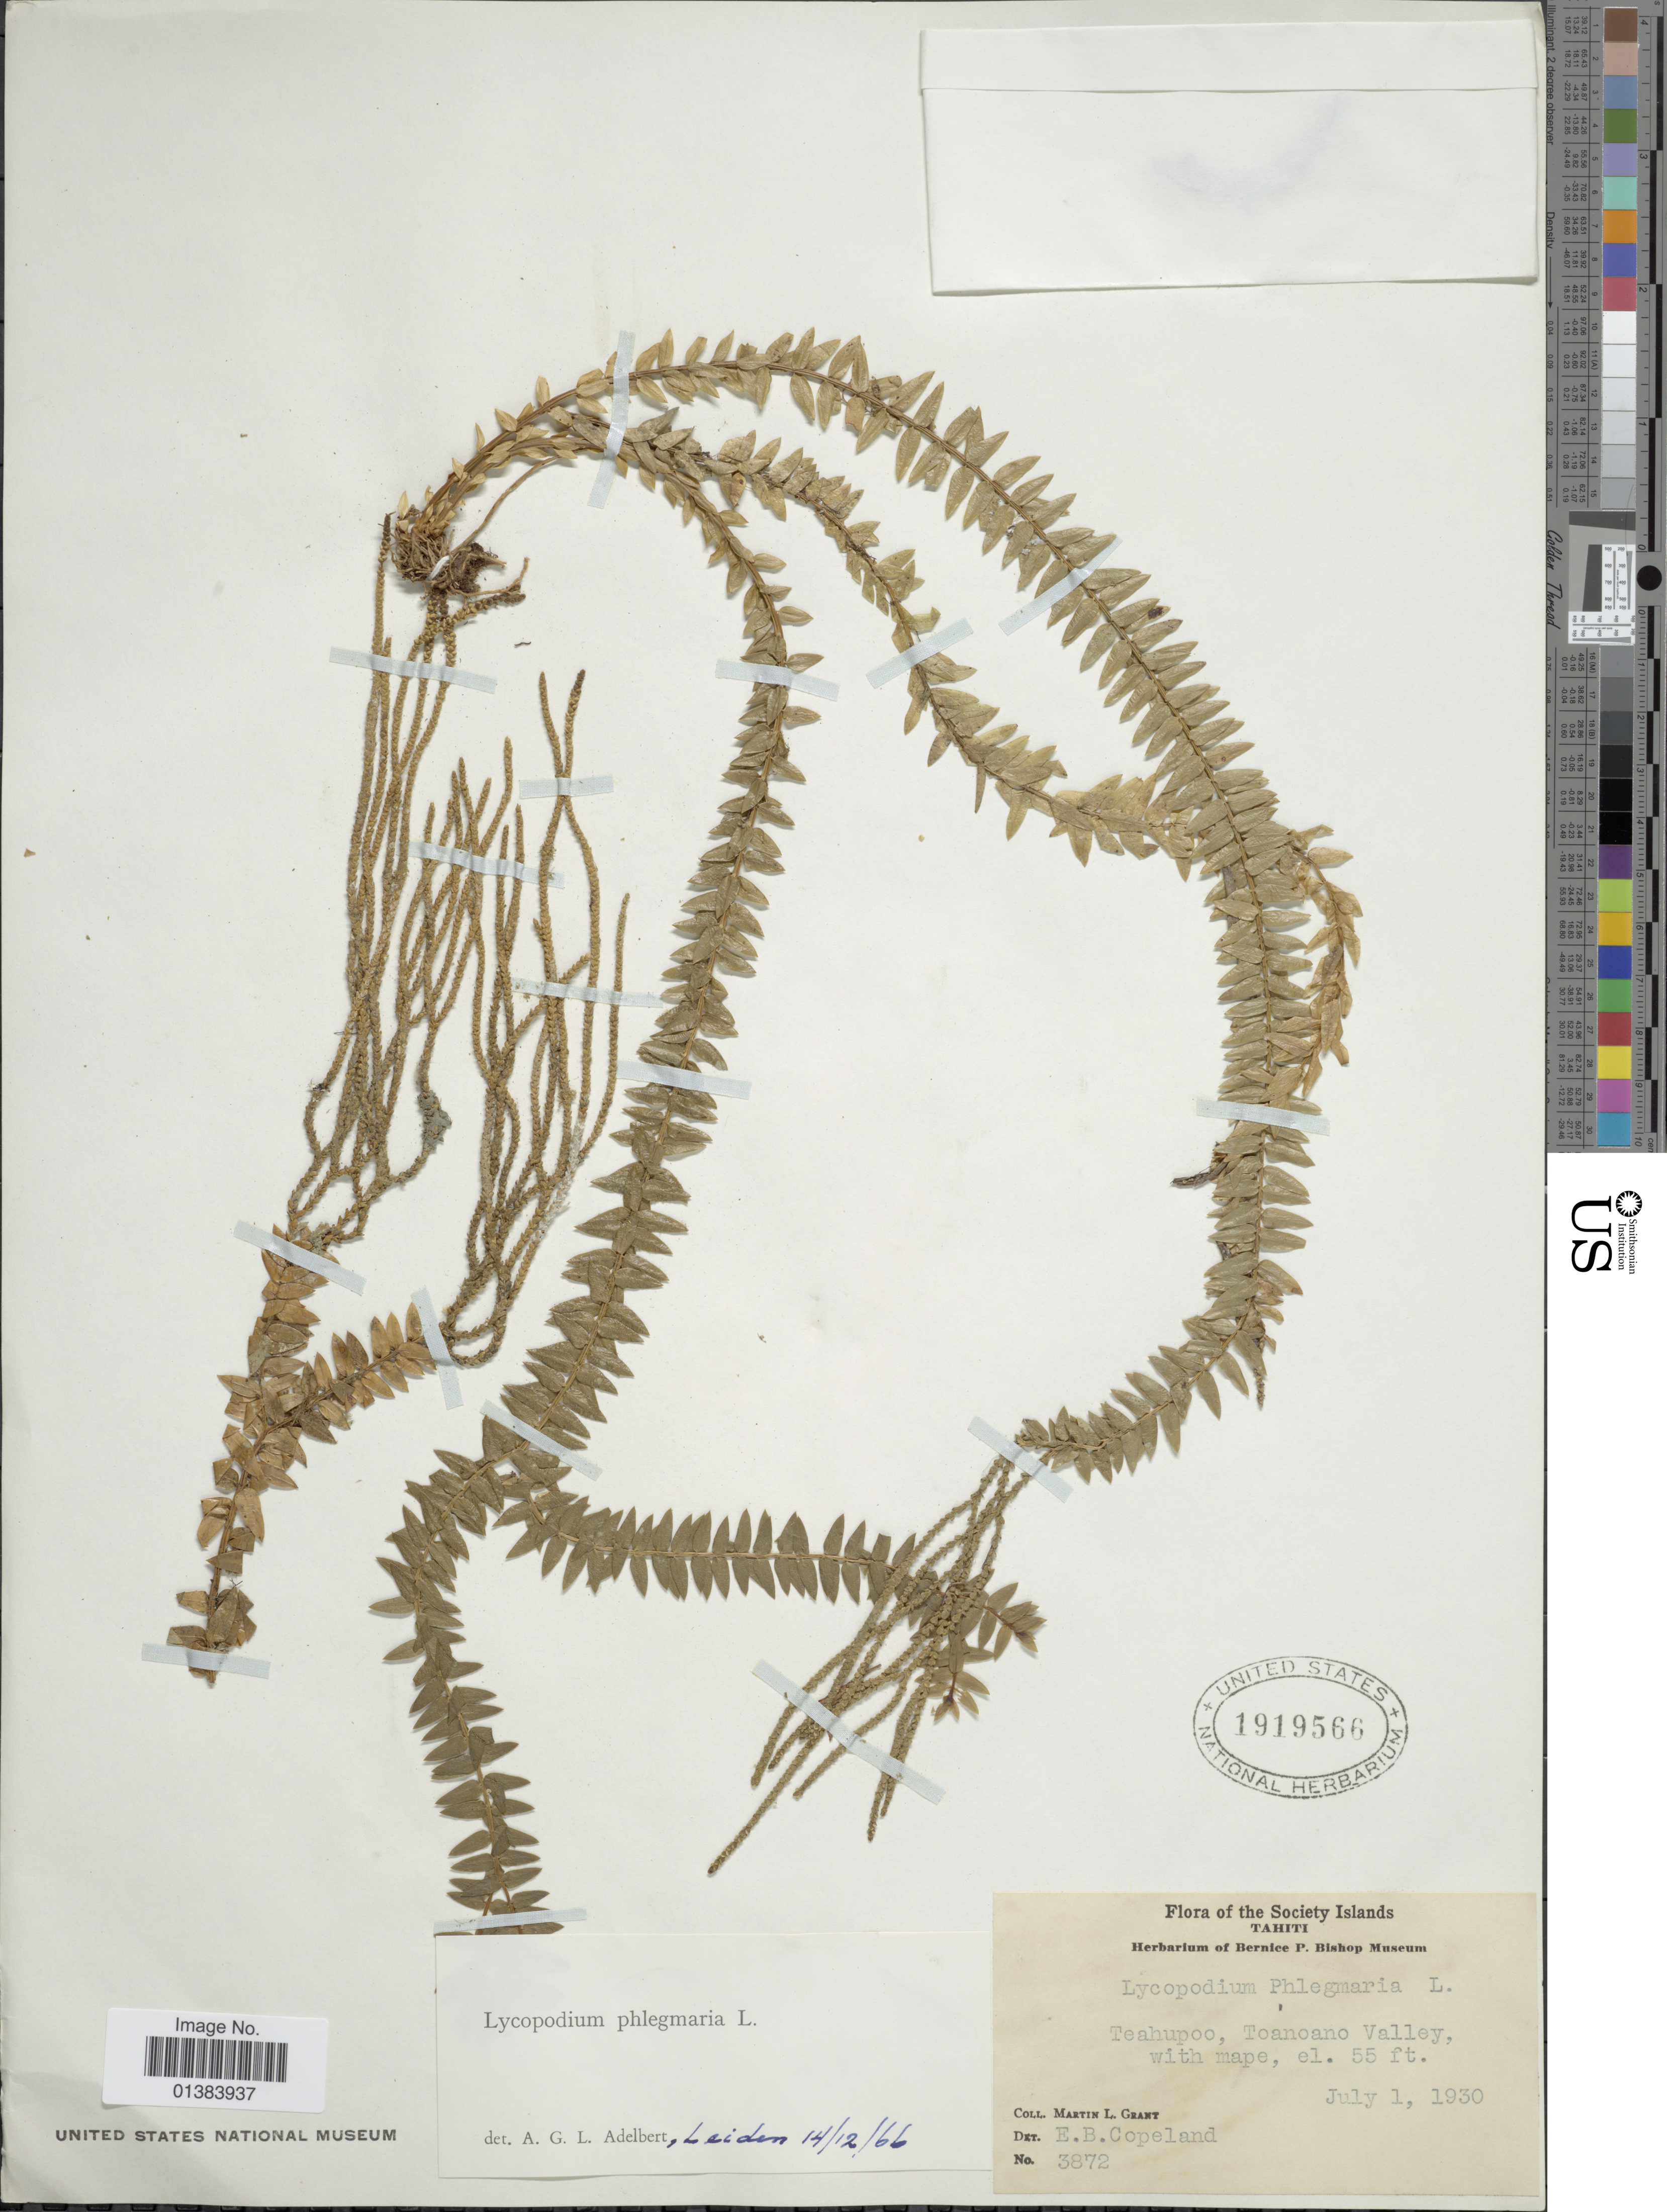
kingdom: Plantae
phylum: Tracheophyta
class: Lycopodiopsida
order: Lycopodiales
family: Lycopodiaceae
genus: Phlegmariurus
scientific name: Phlegmariurus australis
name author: (Willd.) A. R. Field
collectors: M. L. Grant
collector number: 3872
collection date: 1930-07-01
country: French Polynesia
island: Tahiti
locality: Society Islands, Tahiti, Teahupoo, Toanoano Valley, with mape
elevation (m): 17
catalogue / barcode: US 1919566